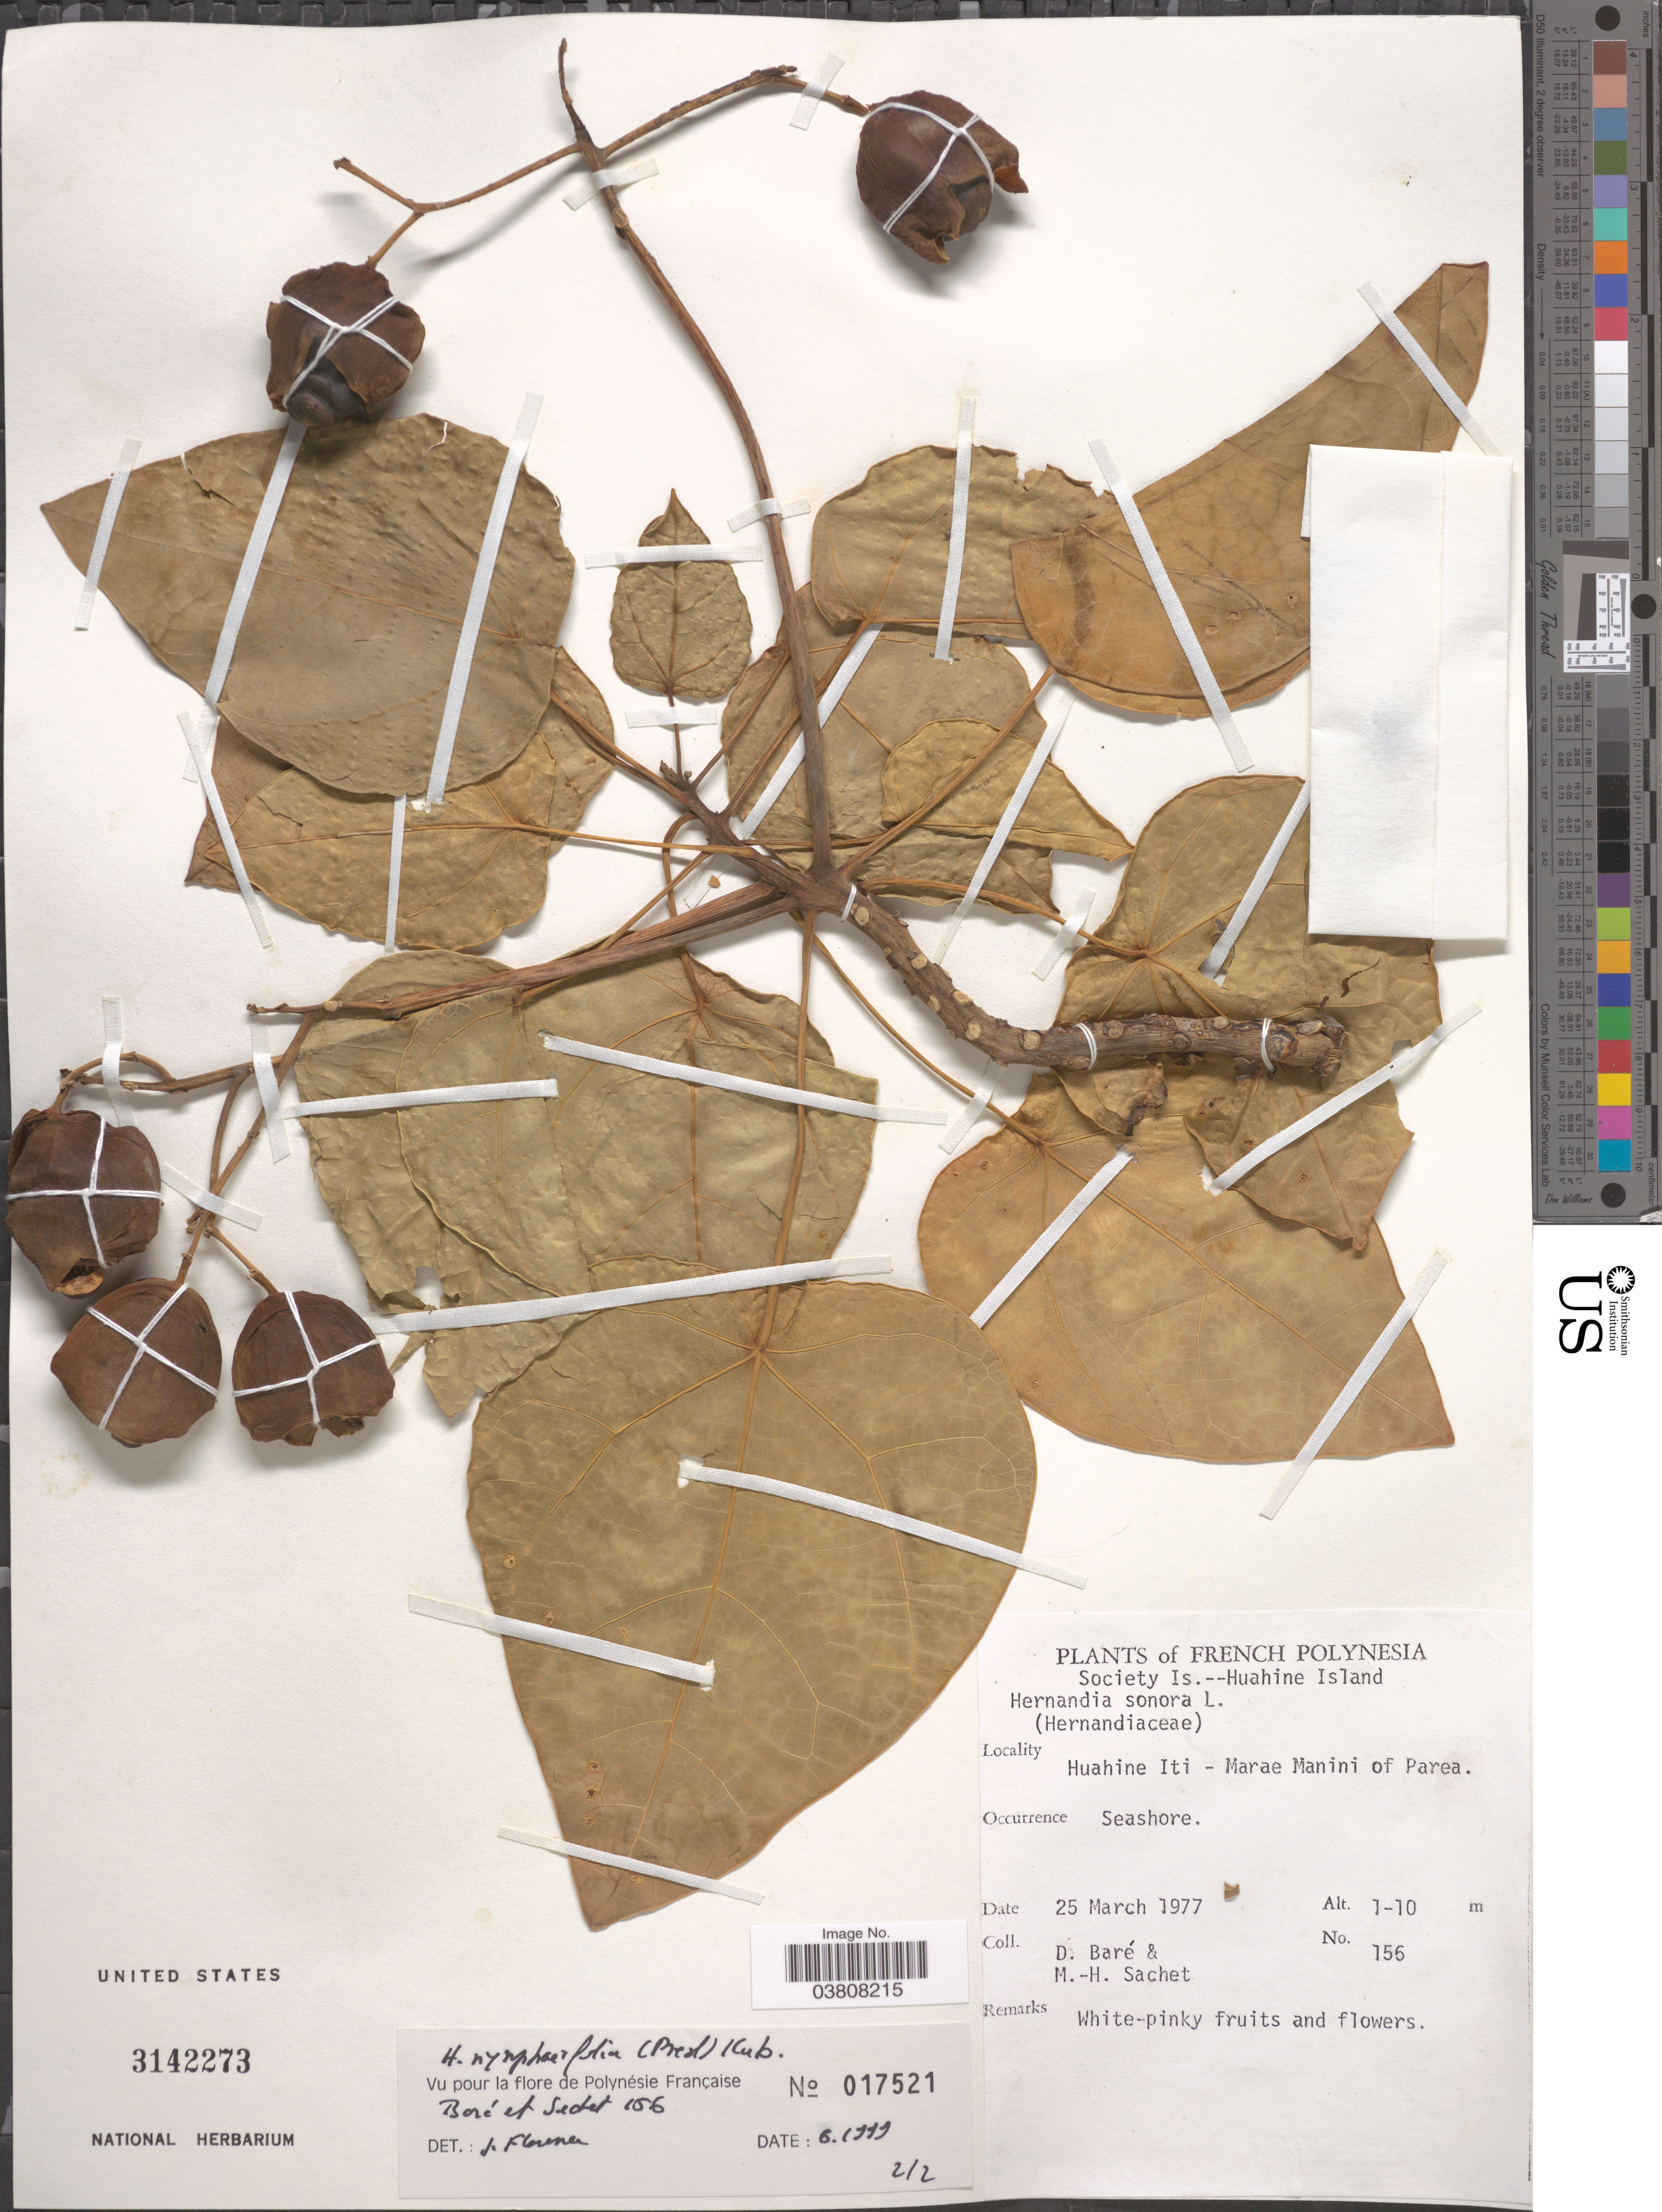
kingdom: Plantae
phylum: Tracheophyta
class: Magnoliopsida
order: Laurales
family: Hernandiaceae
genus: Hernandia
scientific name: Hernandia nymphaeifolia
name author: (C. Presl) Kubitzki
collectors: D. Baré & M.-H. Sachet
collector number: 156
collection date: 1977-03-25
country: French Polynesia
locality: Society Is. - Huahine Island. Huahine Iti - Marae Manini of Parea.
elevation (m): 1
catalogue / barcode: US 3142273